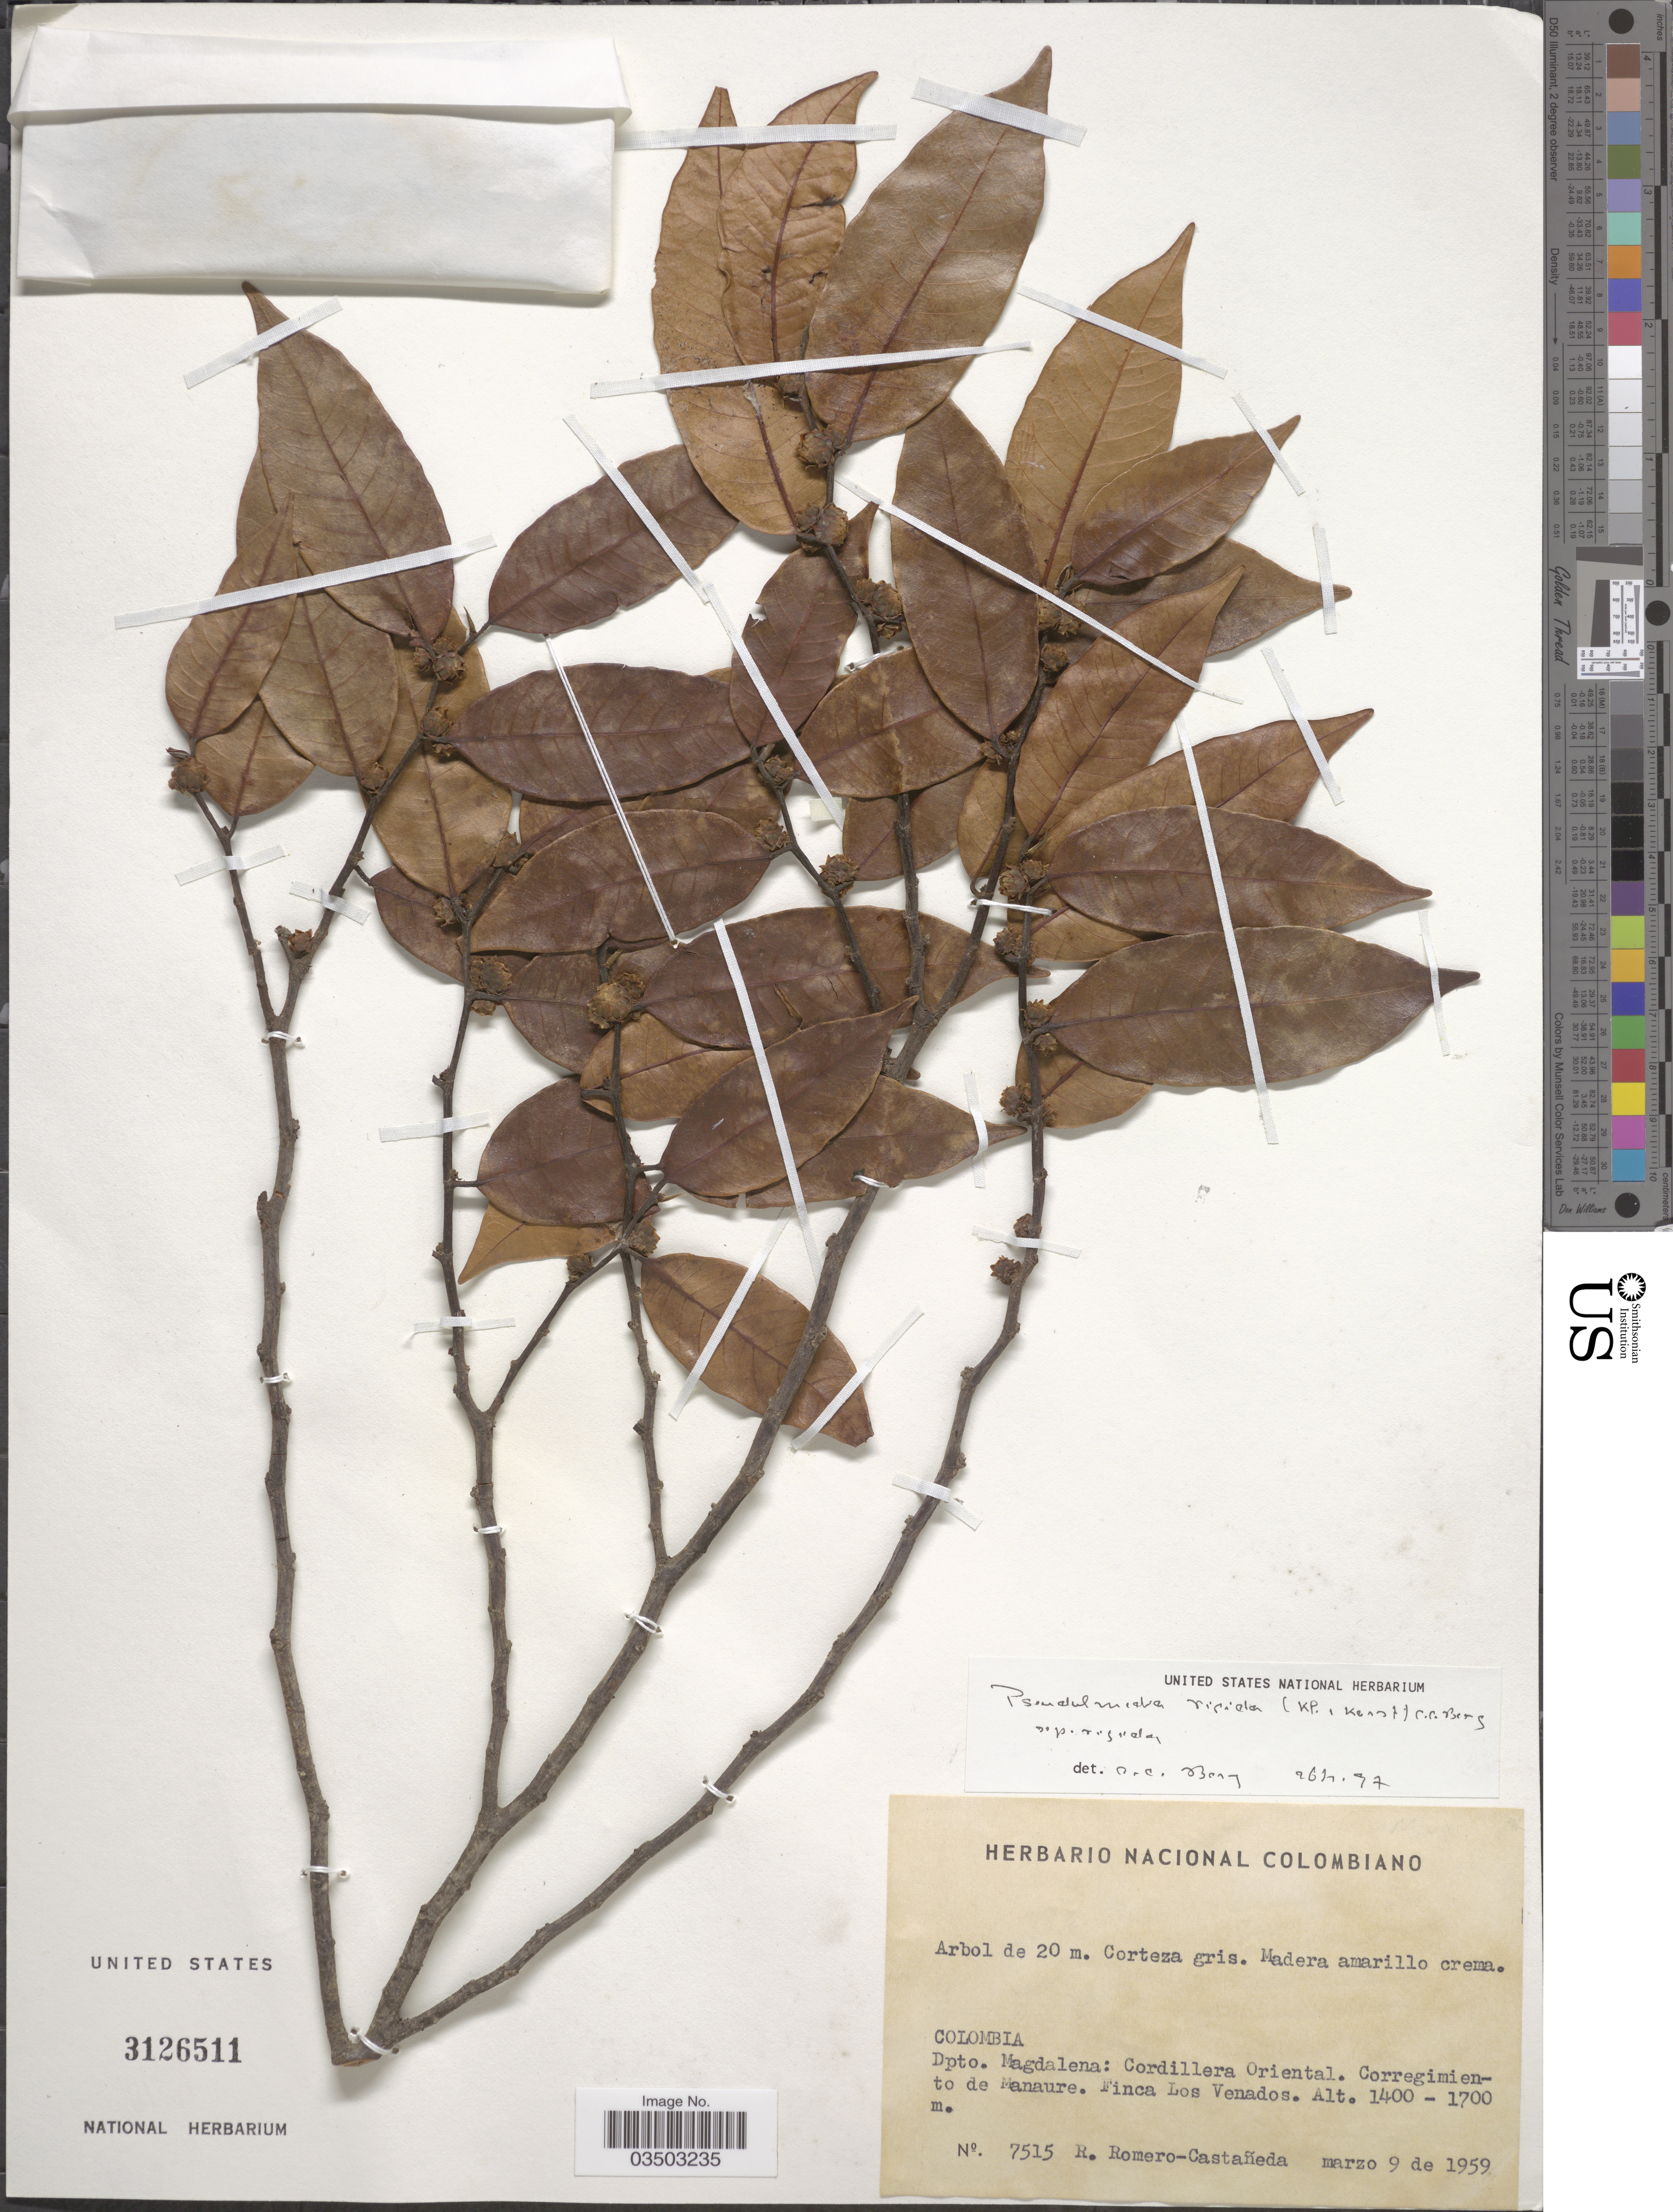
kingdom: Plantae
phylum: Tracheophyta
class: Magnoliopsida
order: Rosales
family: Moraceae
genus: Pseudolmedia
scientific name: Pseudolmedia rigida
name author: (Klotzsch & H. Karst.) Cuatrec.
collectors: R. Romero Castañeda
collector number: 7515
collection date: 1959-03-09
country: Colombia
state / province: Magdalena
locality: Dpto. Magdalena: Cordillera Oriental. Corregimiento de Manaure. Finca Los Venados.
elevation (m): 1400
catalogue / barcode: US 3126511